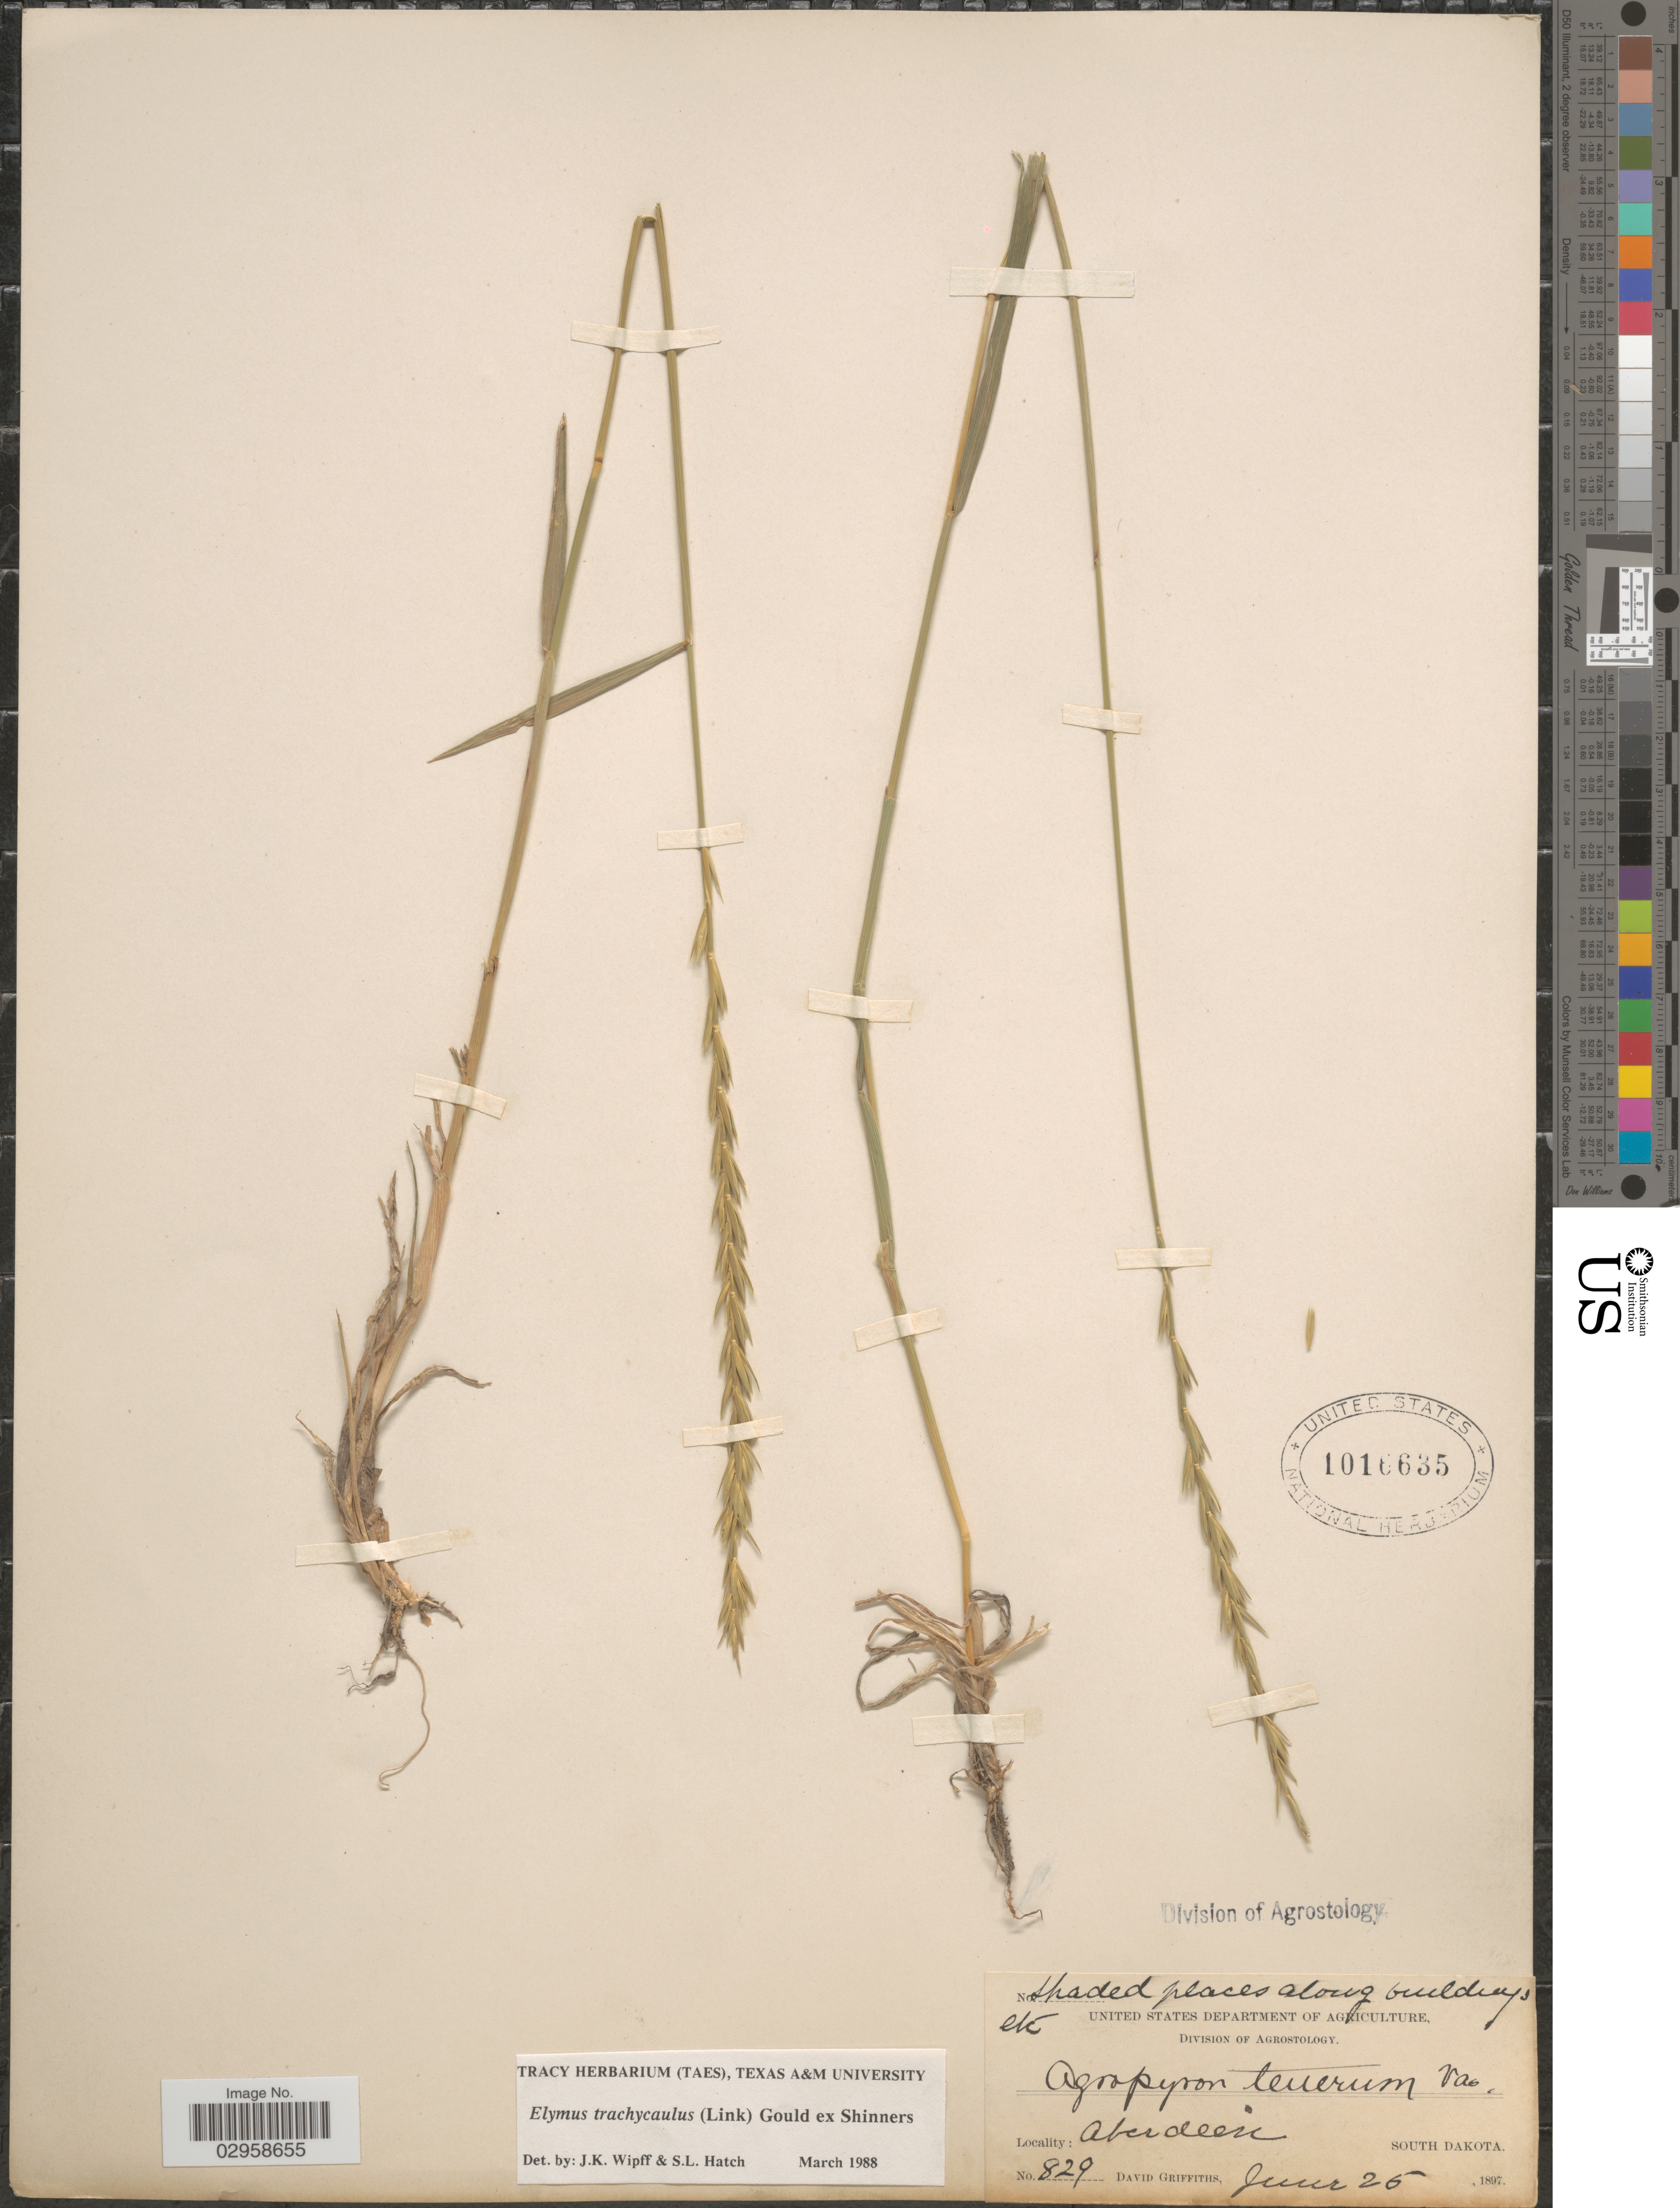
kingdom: Plantae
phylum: Tracheophyta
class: Liliopsida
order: Poales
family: Poaceae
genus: Elymus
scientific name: Elymus trachycaulus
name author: (Link) Gould ex Shinners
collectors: D. Griffiths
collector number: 829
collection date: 1897-06-25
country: United States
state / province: South Dakota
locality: Along buildings. Aberdeen.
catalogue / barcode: US 1016635